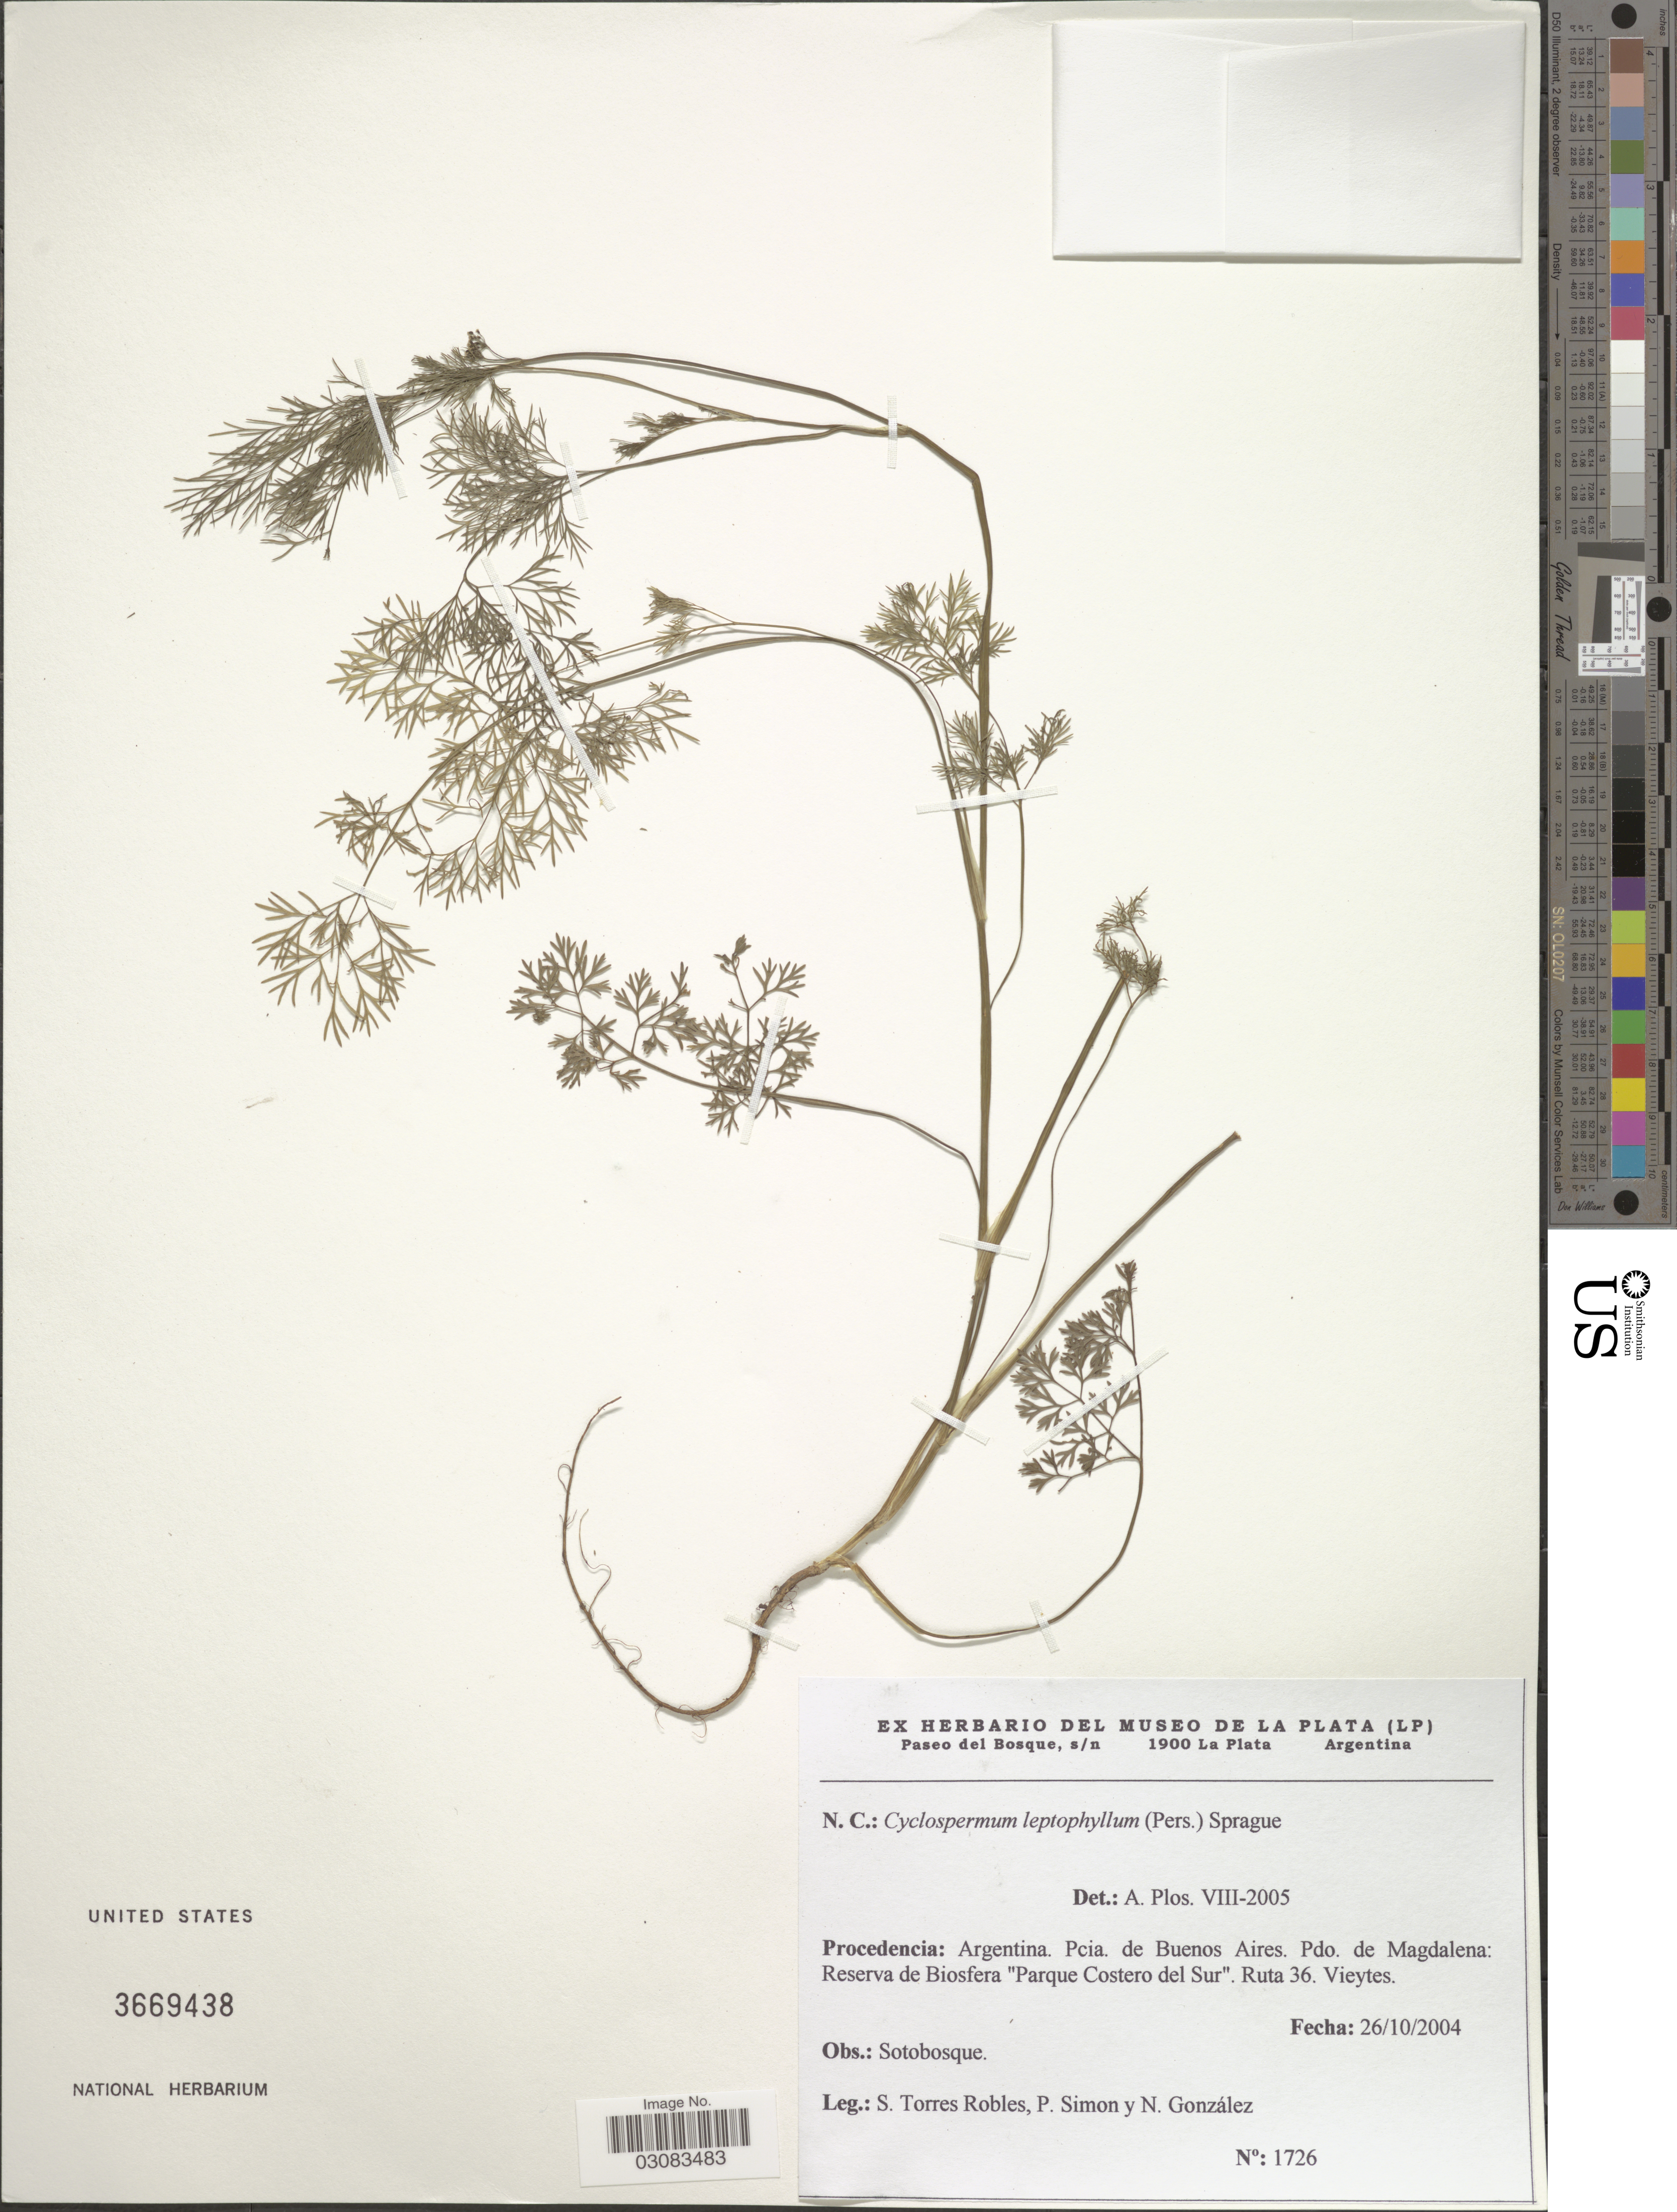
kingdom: Plantae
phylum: Tracheophyta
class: Magnoliopsida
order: Apiales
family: Apiaceae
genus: Cyclospermum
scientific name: Cyclospermum leptophyllum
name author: (Pers.) Sprague ex Britton & P. Wilson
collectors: S. Torres Robles, P. Simon & N. Gonzalez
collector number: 1726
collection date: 2004-10-26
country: Argentina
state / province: Buenos Aires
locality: Pcia. de Buenos Aires. Pdo. de Magdalena: Reserva de Biosfera "Parque Costero del Sur". Ruta 36. Vieytes.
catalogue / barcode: US 3669438